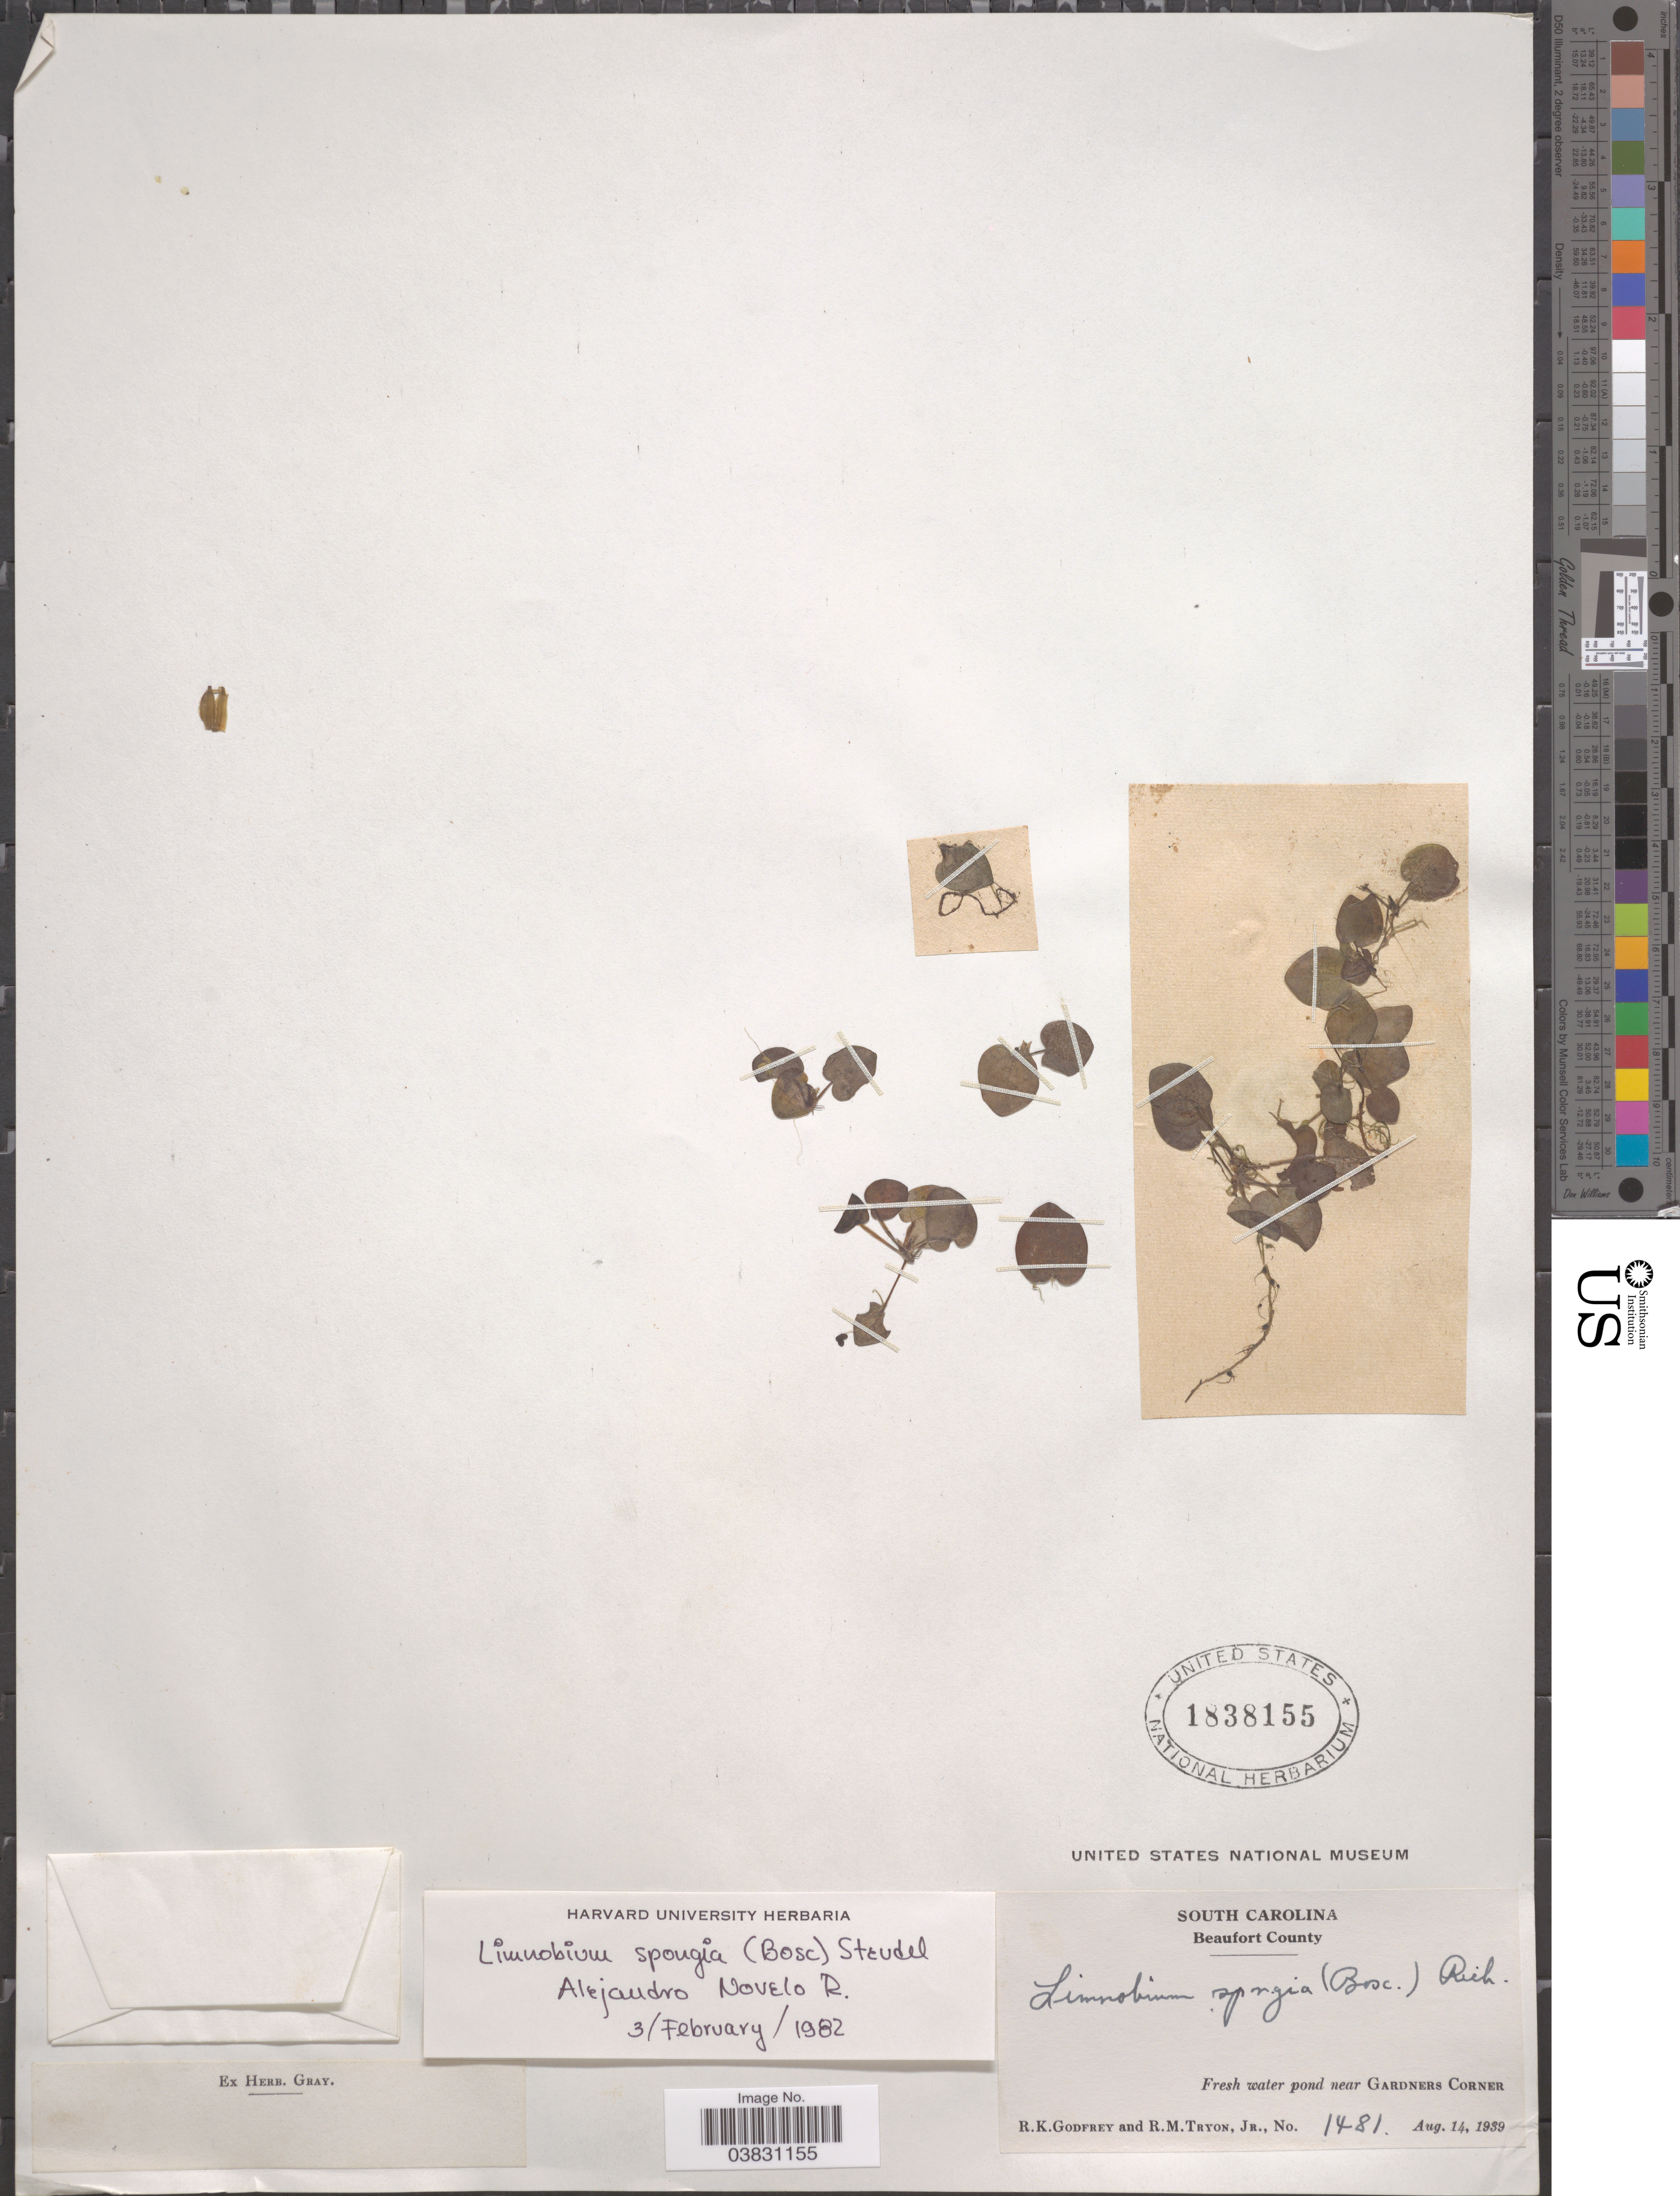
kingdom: Plantae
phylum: Tracheophyta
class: Liliopsida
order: Alismatales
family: Hydrocharitaceae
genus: Limnobium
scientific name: Limnobium spongia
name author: (Bosc) Rich. ex Steud.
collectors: R. K. Godfrey & R. Tryon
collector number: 1481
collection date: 1939-08-14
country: United States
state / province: South Carolina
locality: Beaufort County. Fresh water pond near Gardners Corner.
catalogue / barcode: US 1838155